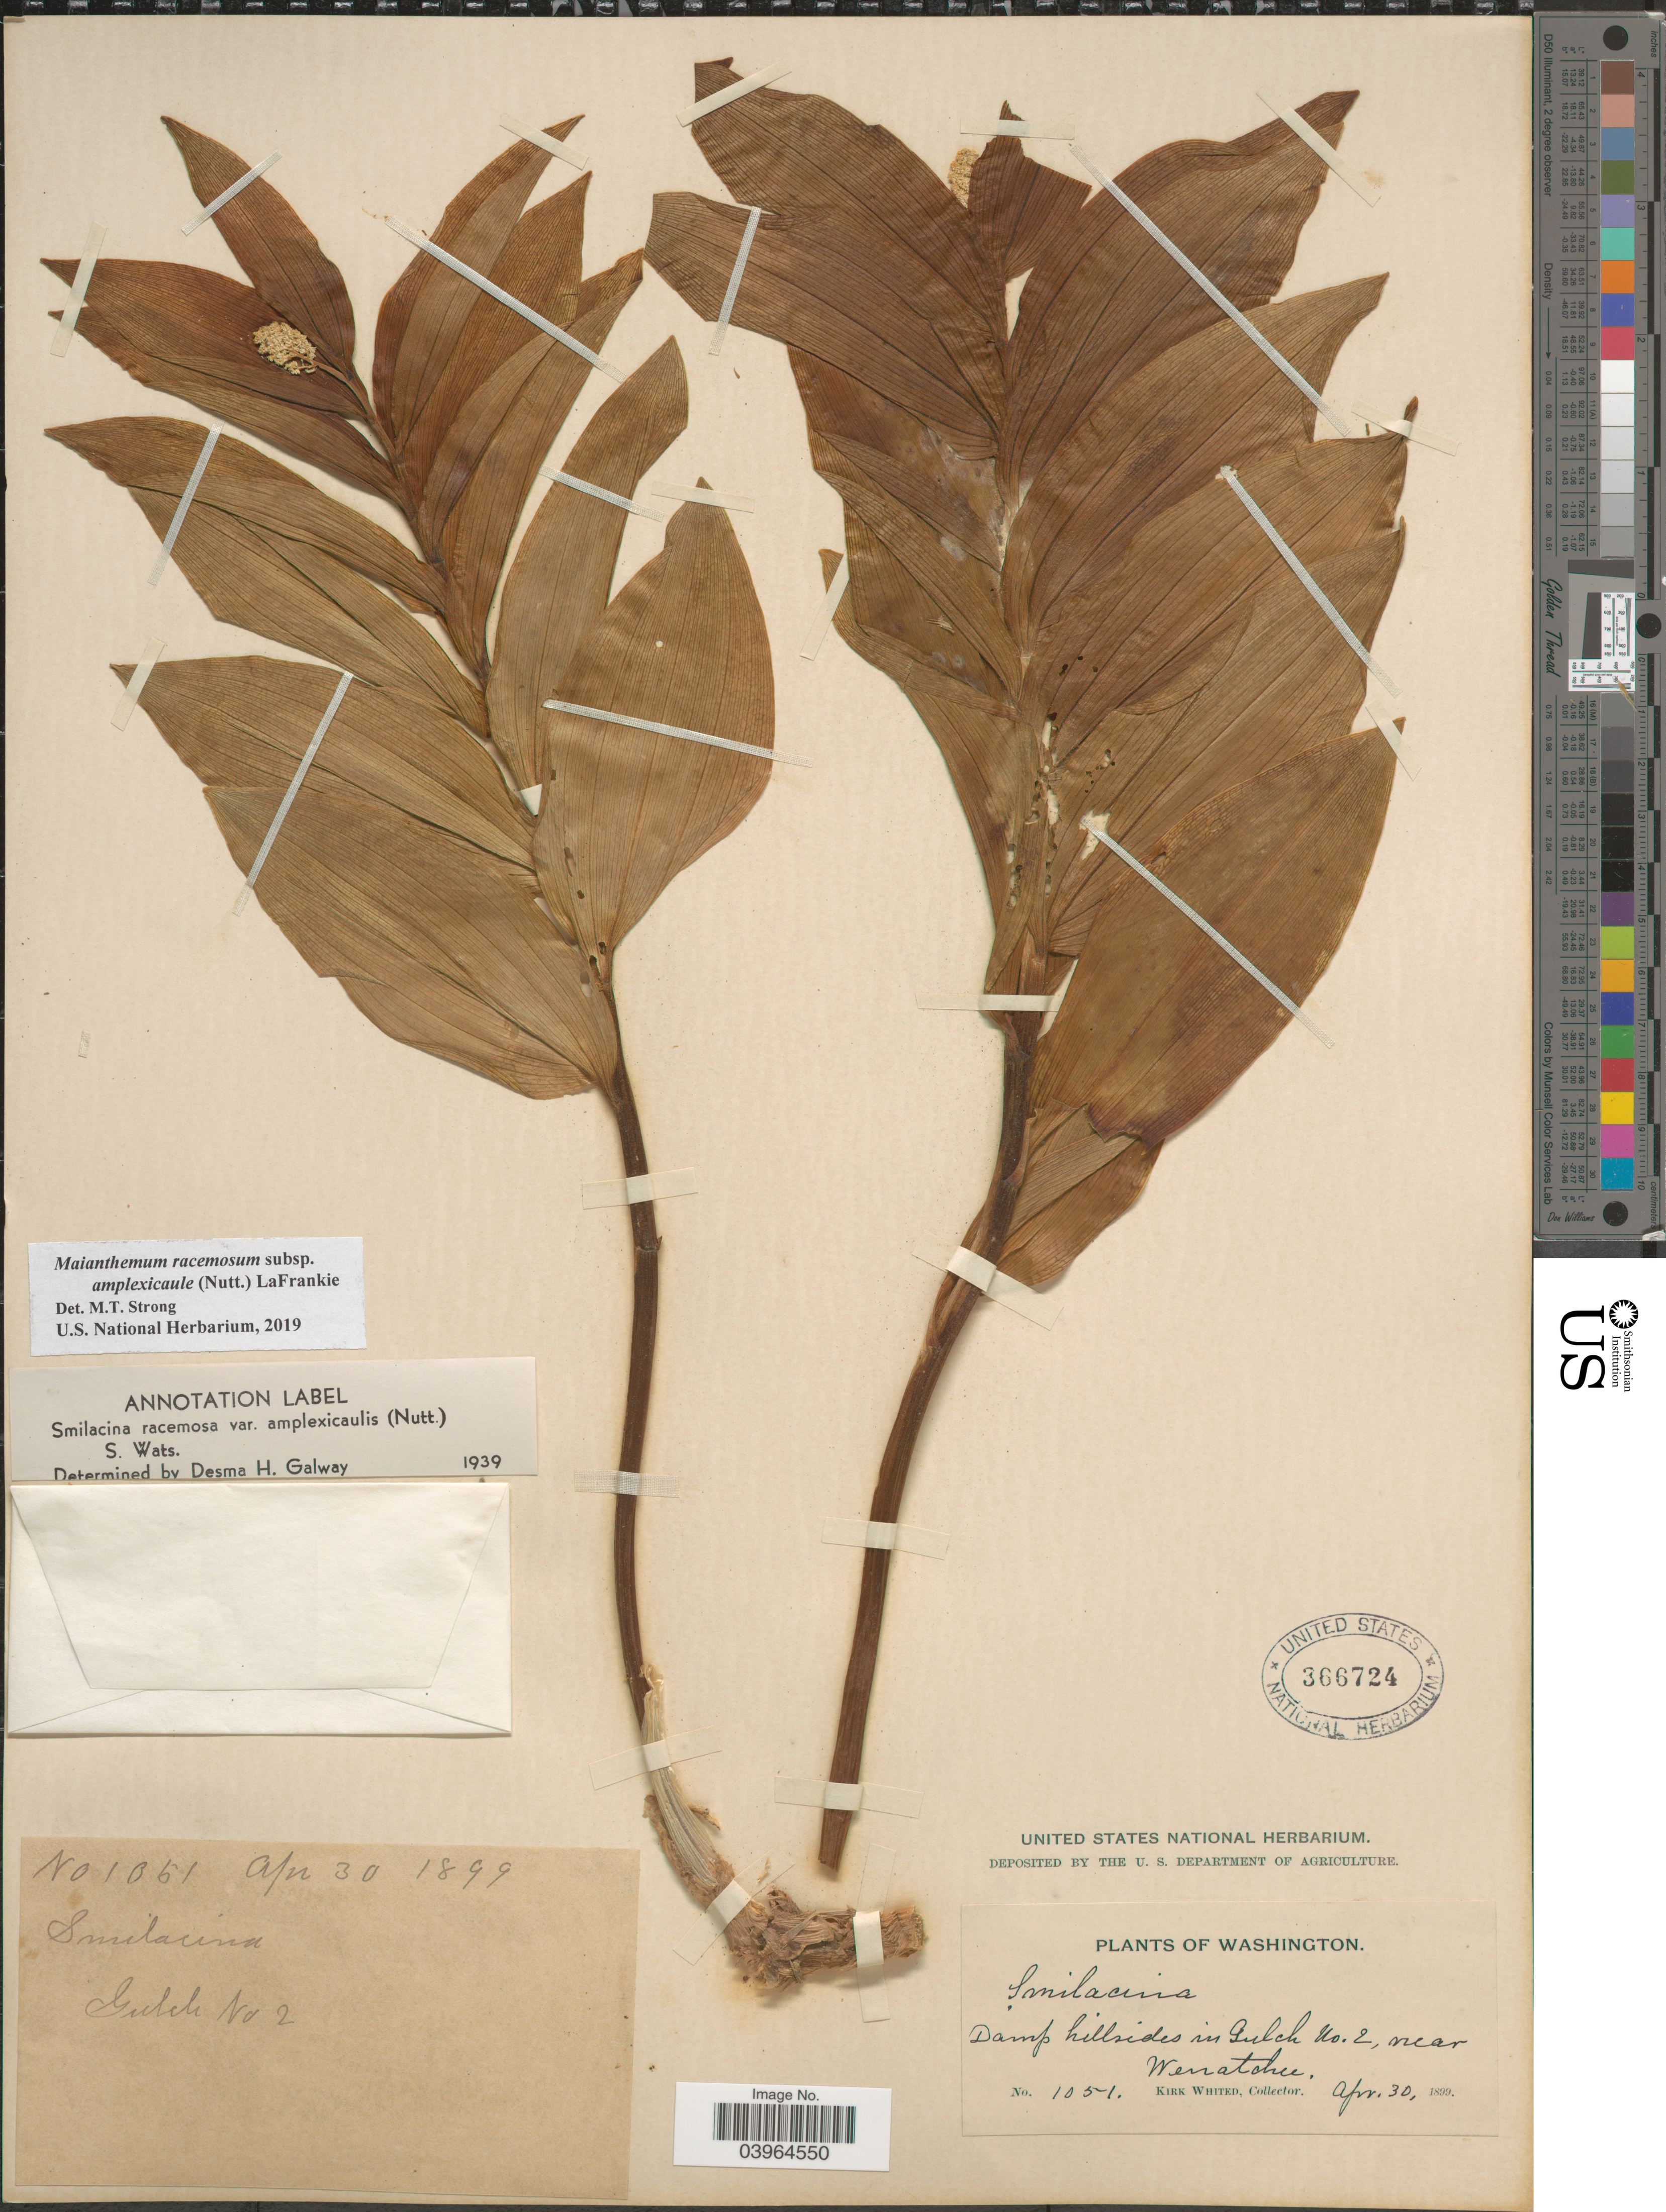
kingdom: Plantae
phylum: Tracheophyta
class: Liliopsida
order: Asparagales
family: Asparagaceae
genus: Maianthemum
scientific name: Maianthemum racemosum subsp. amplexicaule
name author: (Nutt.) LaFrankie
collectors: K. Whited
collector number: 1051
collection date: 1899-04-30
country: United States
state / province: Washington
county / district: Chelan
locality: Damp hillsides in Gulch No. 2, near Wenatchee.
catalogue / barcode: US 366724